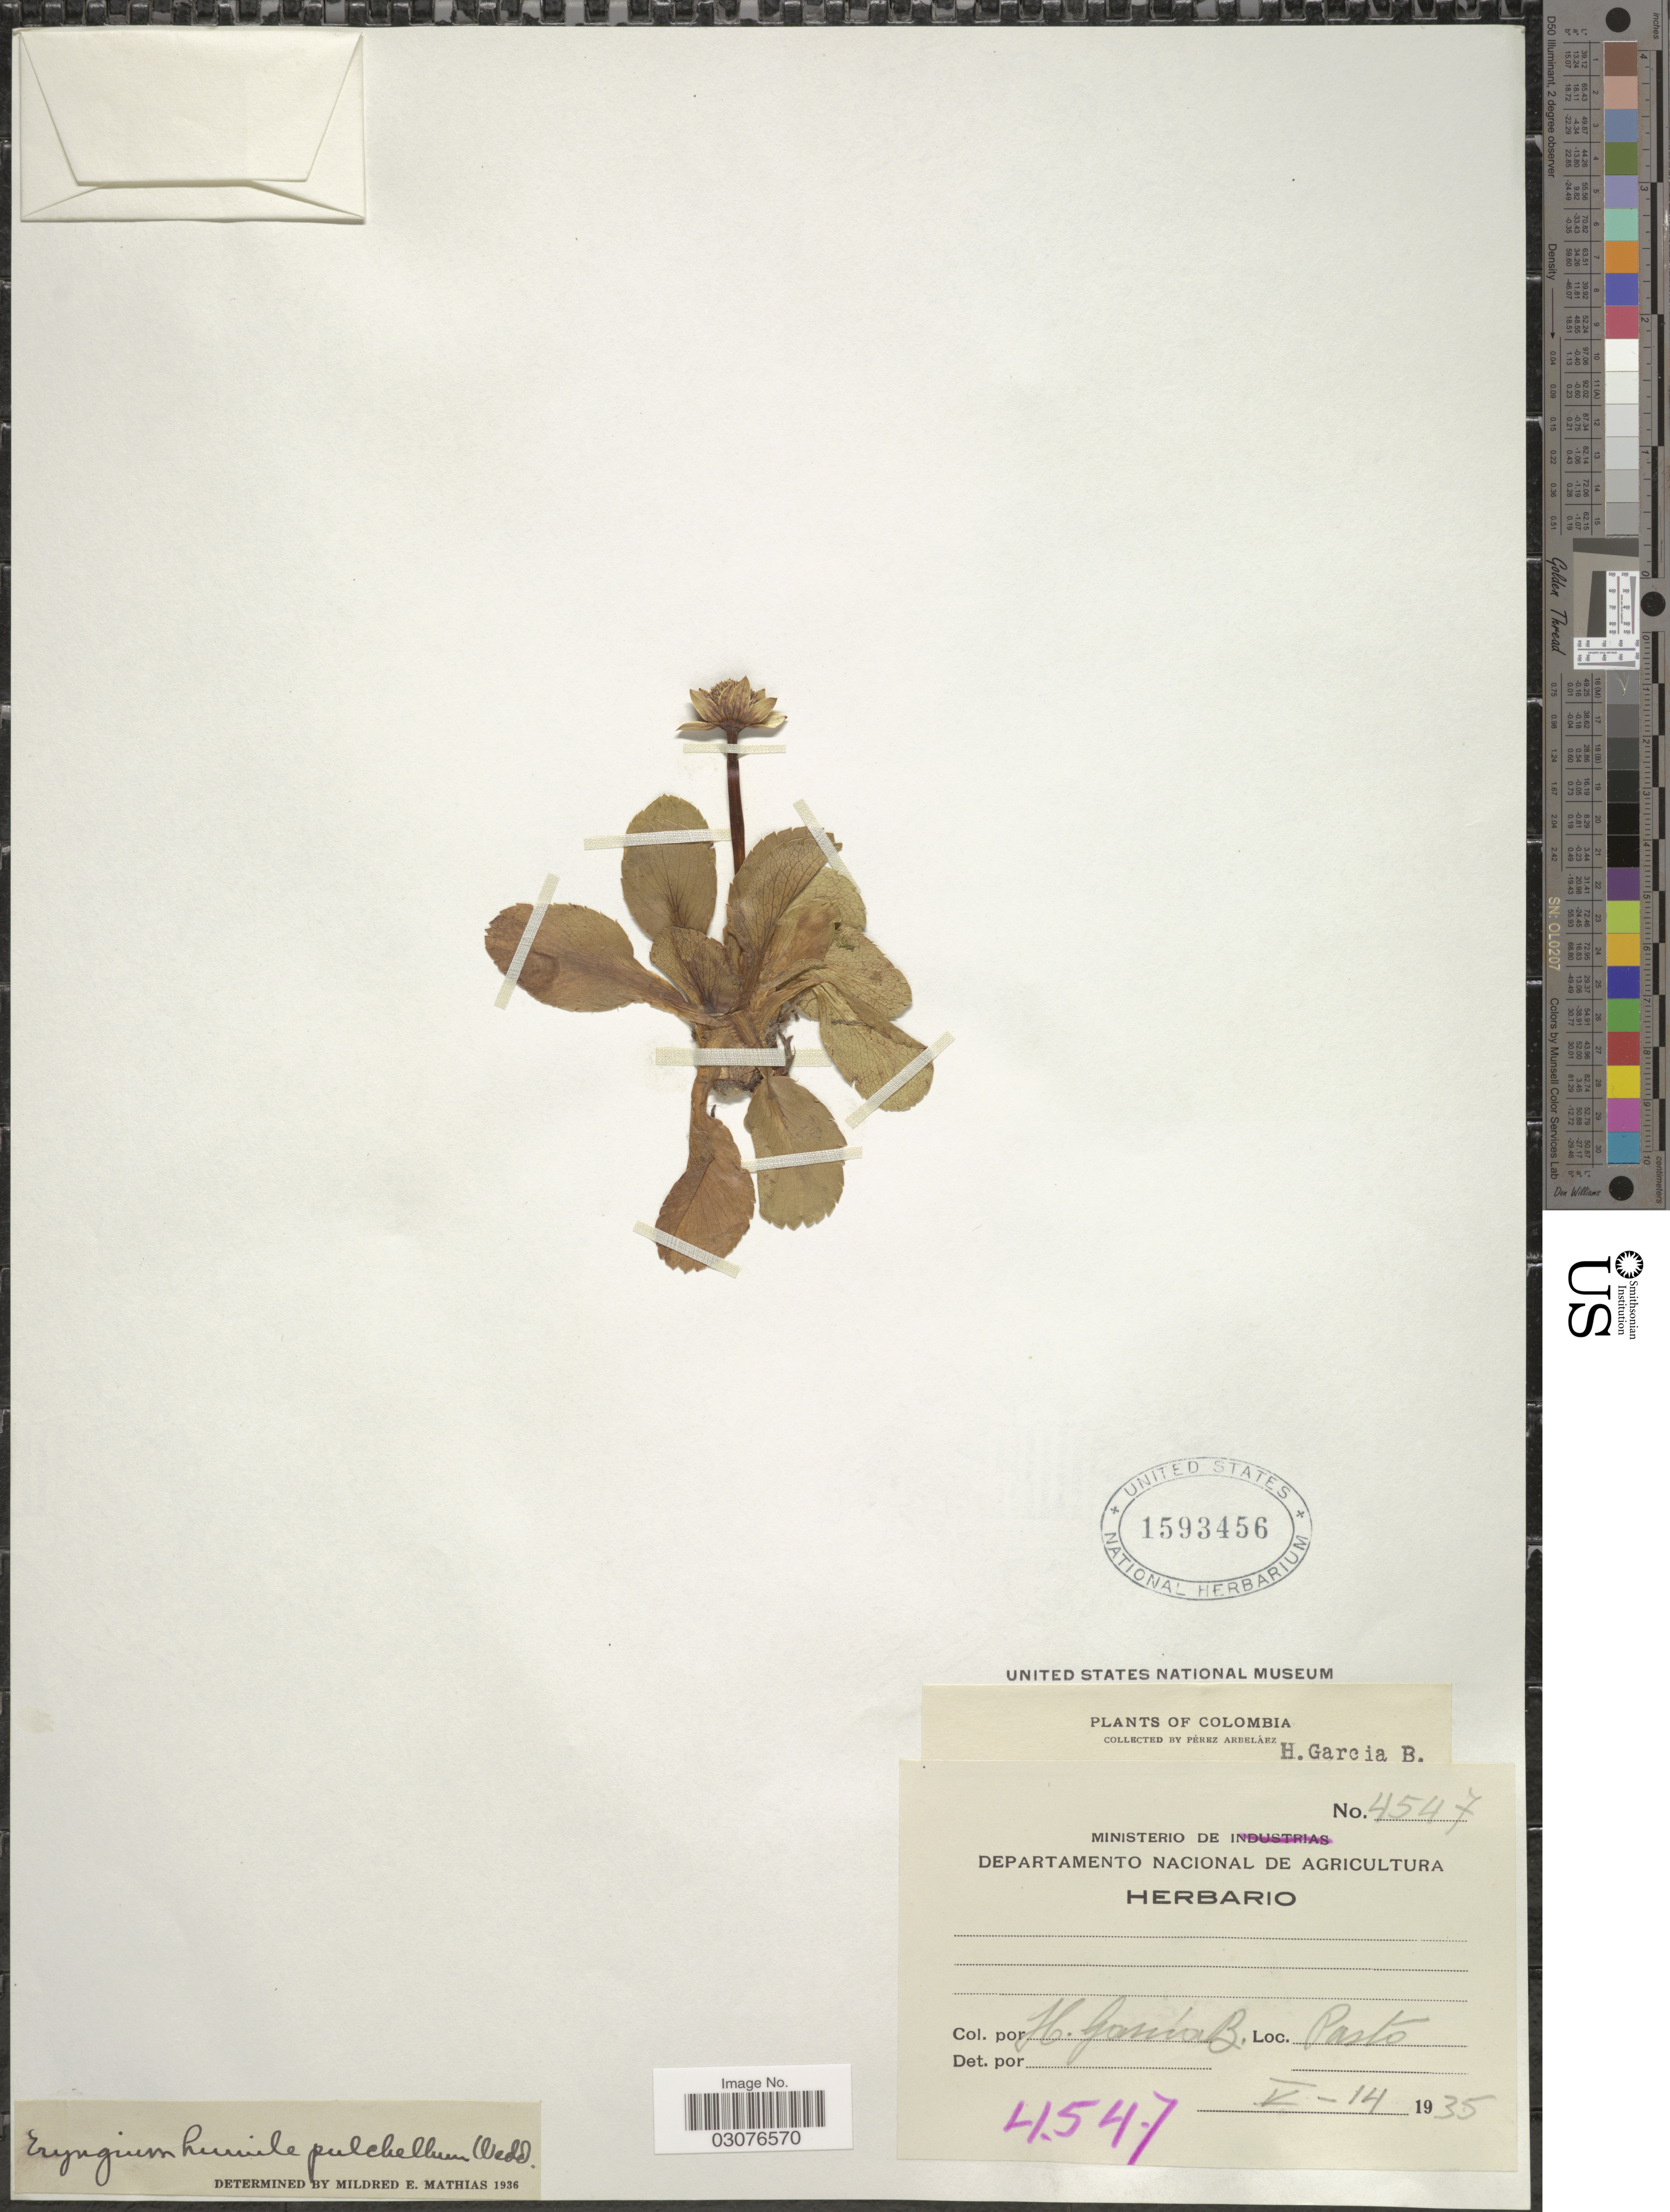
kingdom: Plantae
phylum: Tracheophyta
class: Magnoliopsida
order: Apiales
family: Apiaceae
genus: Eryngium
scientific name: Eryngium bourgatii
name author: Gouan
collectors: H. García B.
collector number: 4547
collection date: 1935-05-14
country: Colombia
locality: Pasto.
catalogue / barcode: US 1593456